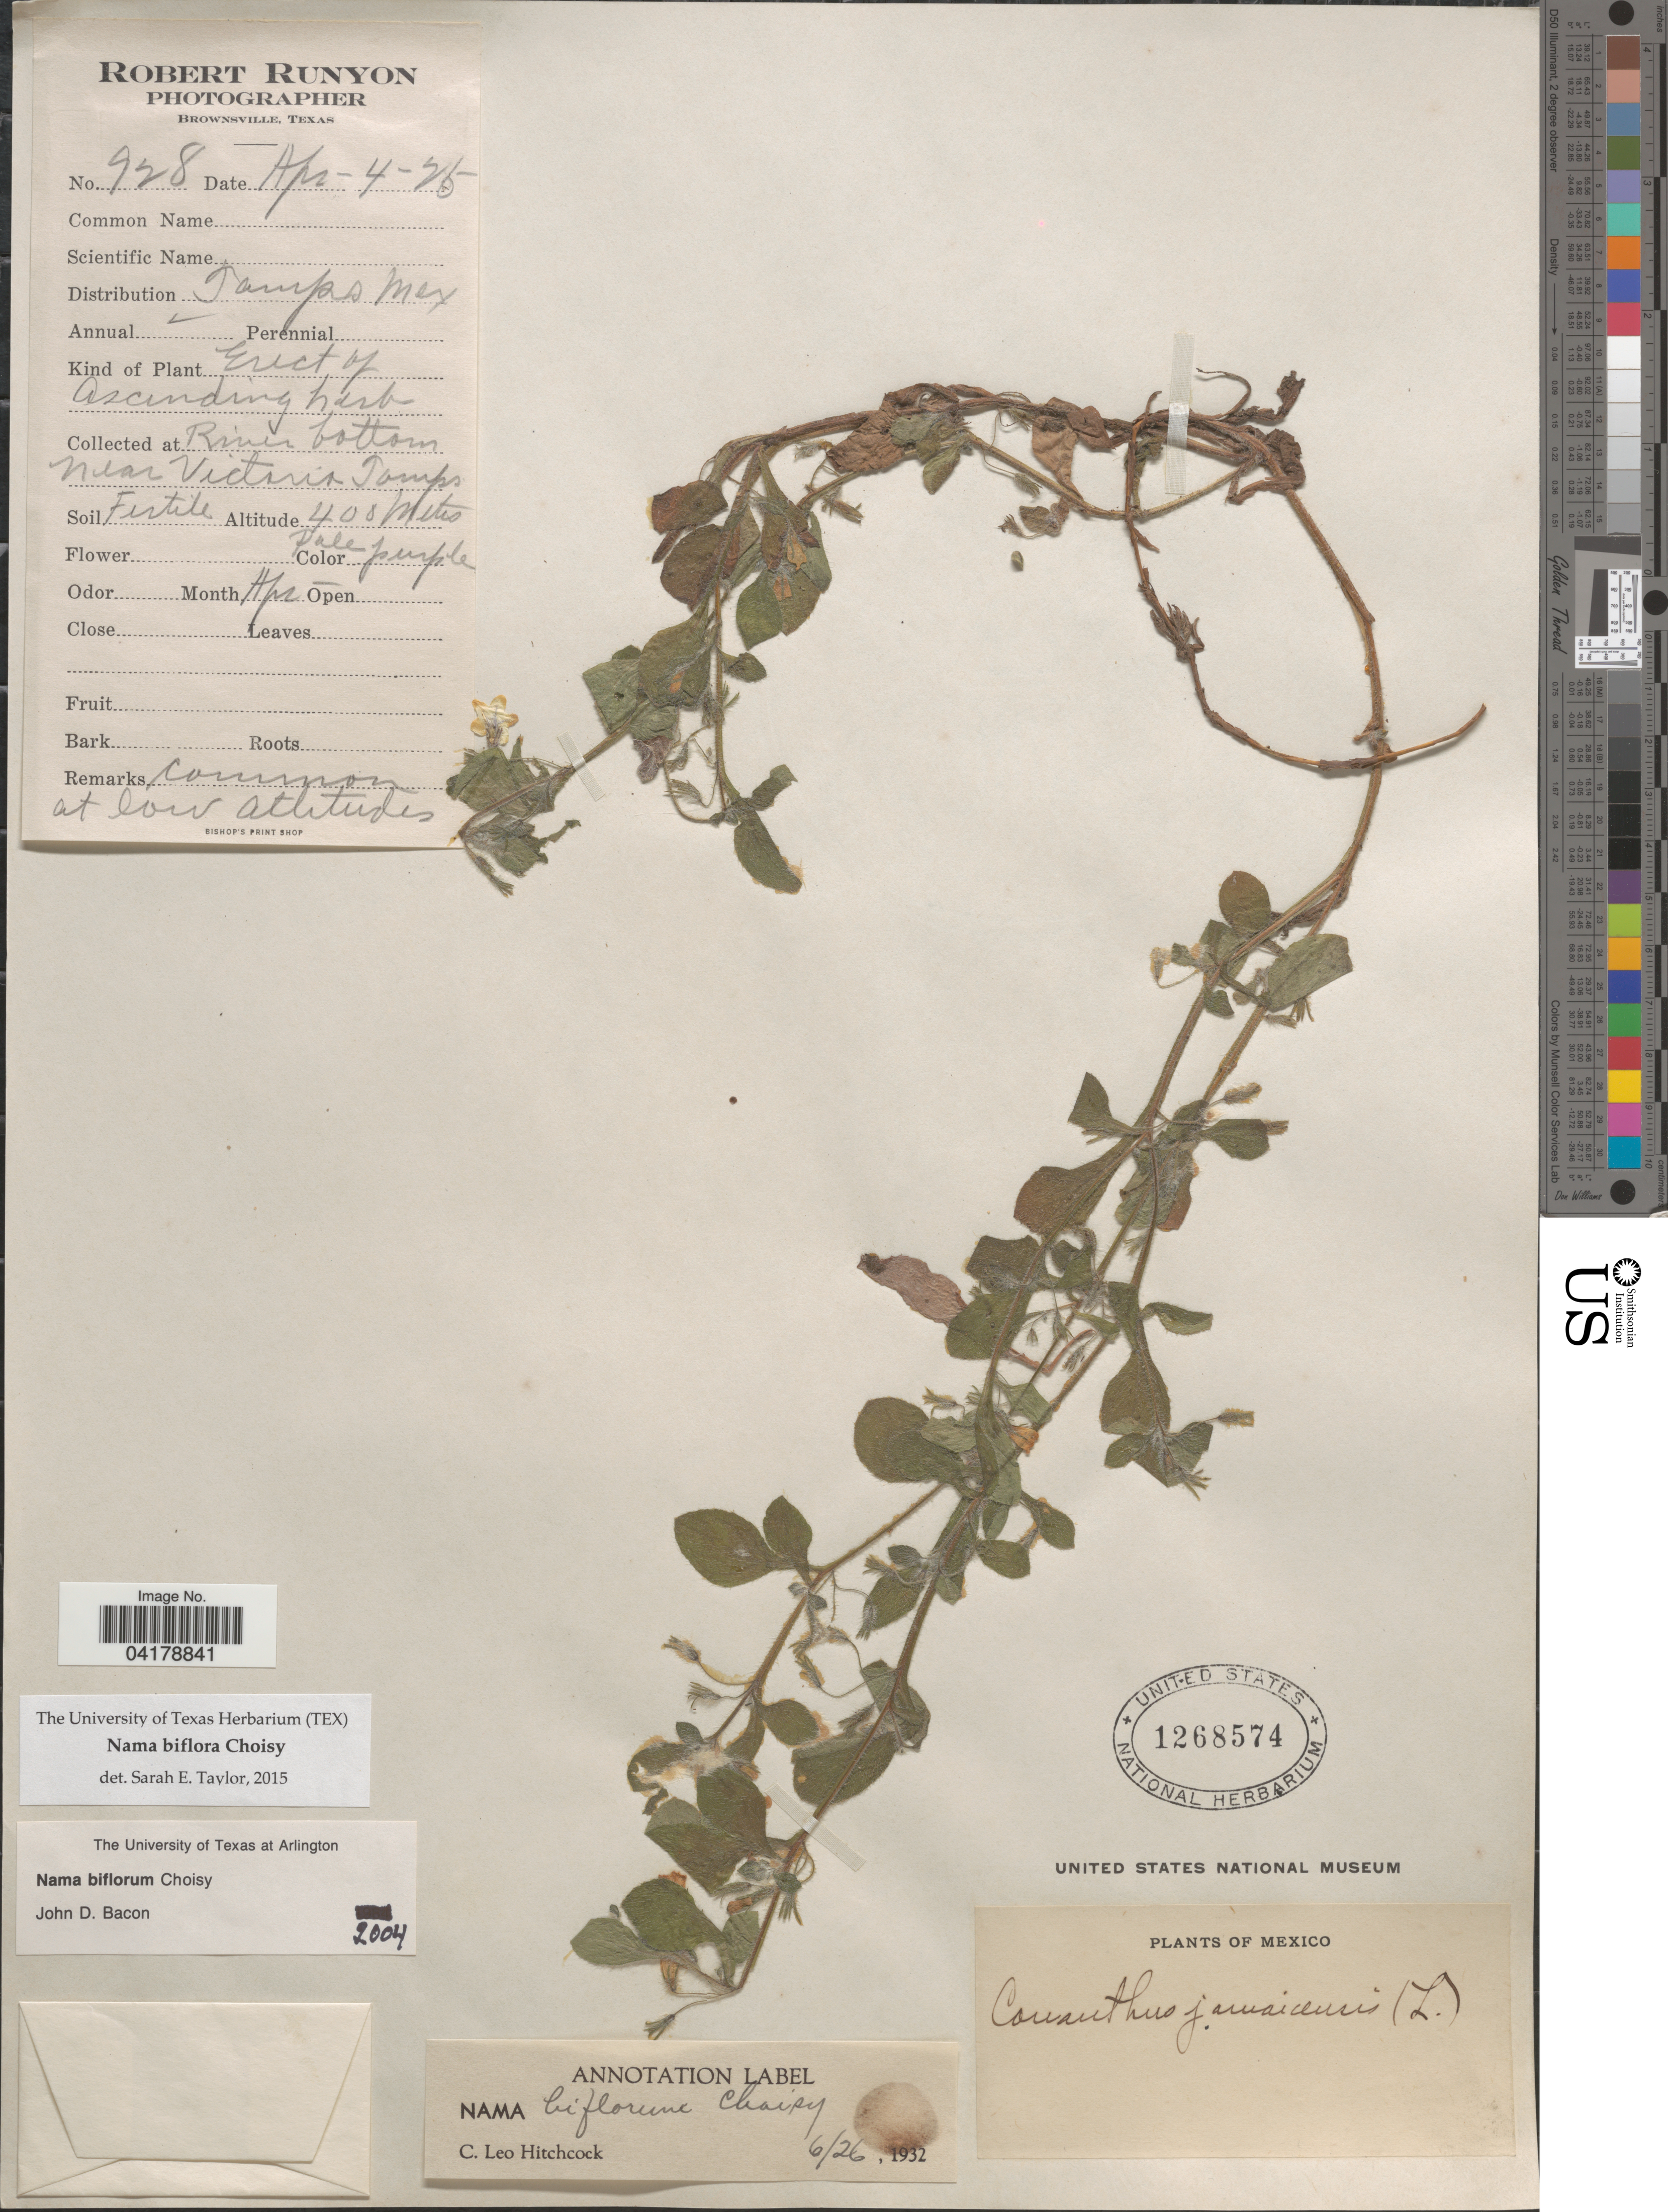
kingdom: Plantae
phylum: Tracheophyta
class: Magnoliopsida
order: Boraginales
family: Namaceae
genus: Nama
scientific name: Nama biflora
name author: Choisy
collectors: R. Runyon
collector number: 928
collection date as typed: Transcribed d/m/y: 4/4/25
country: Mexico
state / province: Tamaulipas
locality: River bottom near Victoria.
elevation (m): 400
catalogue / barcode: US 1268574